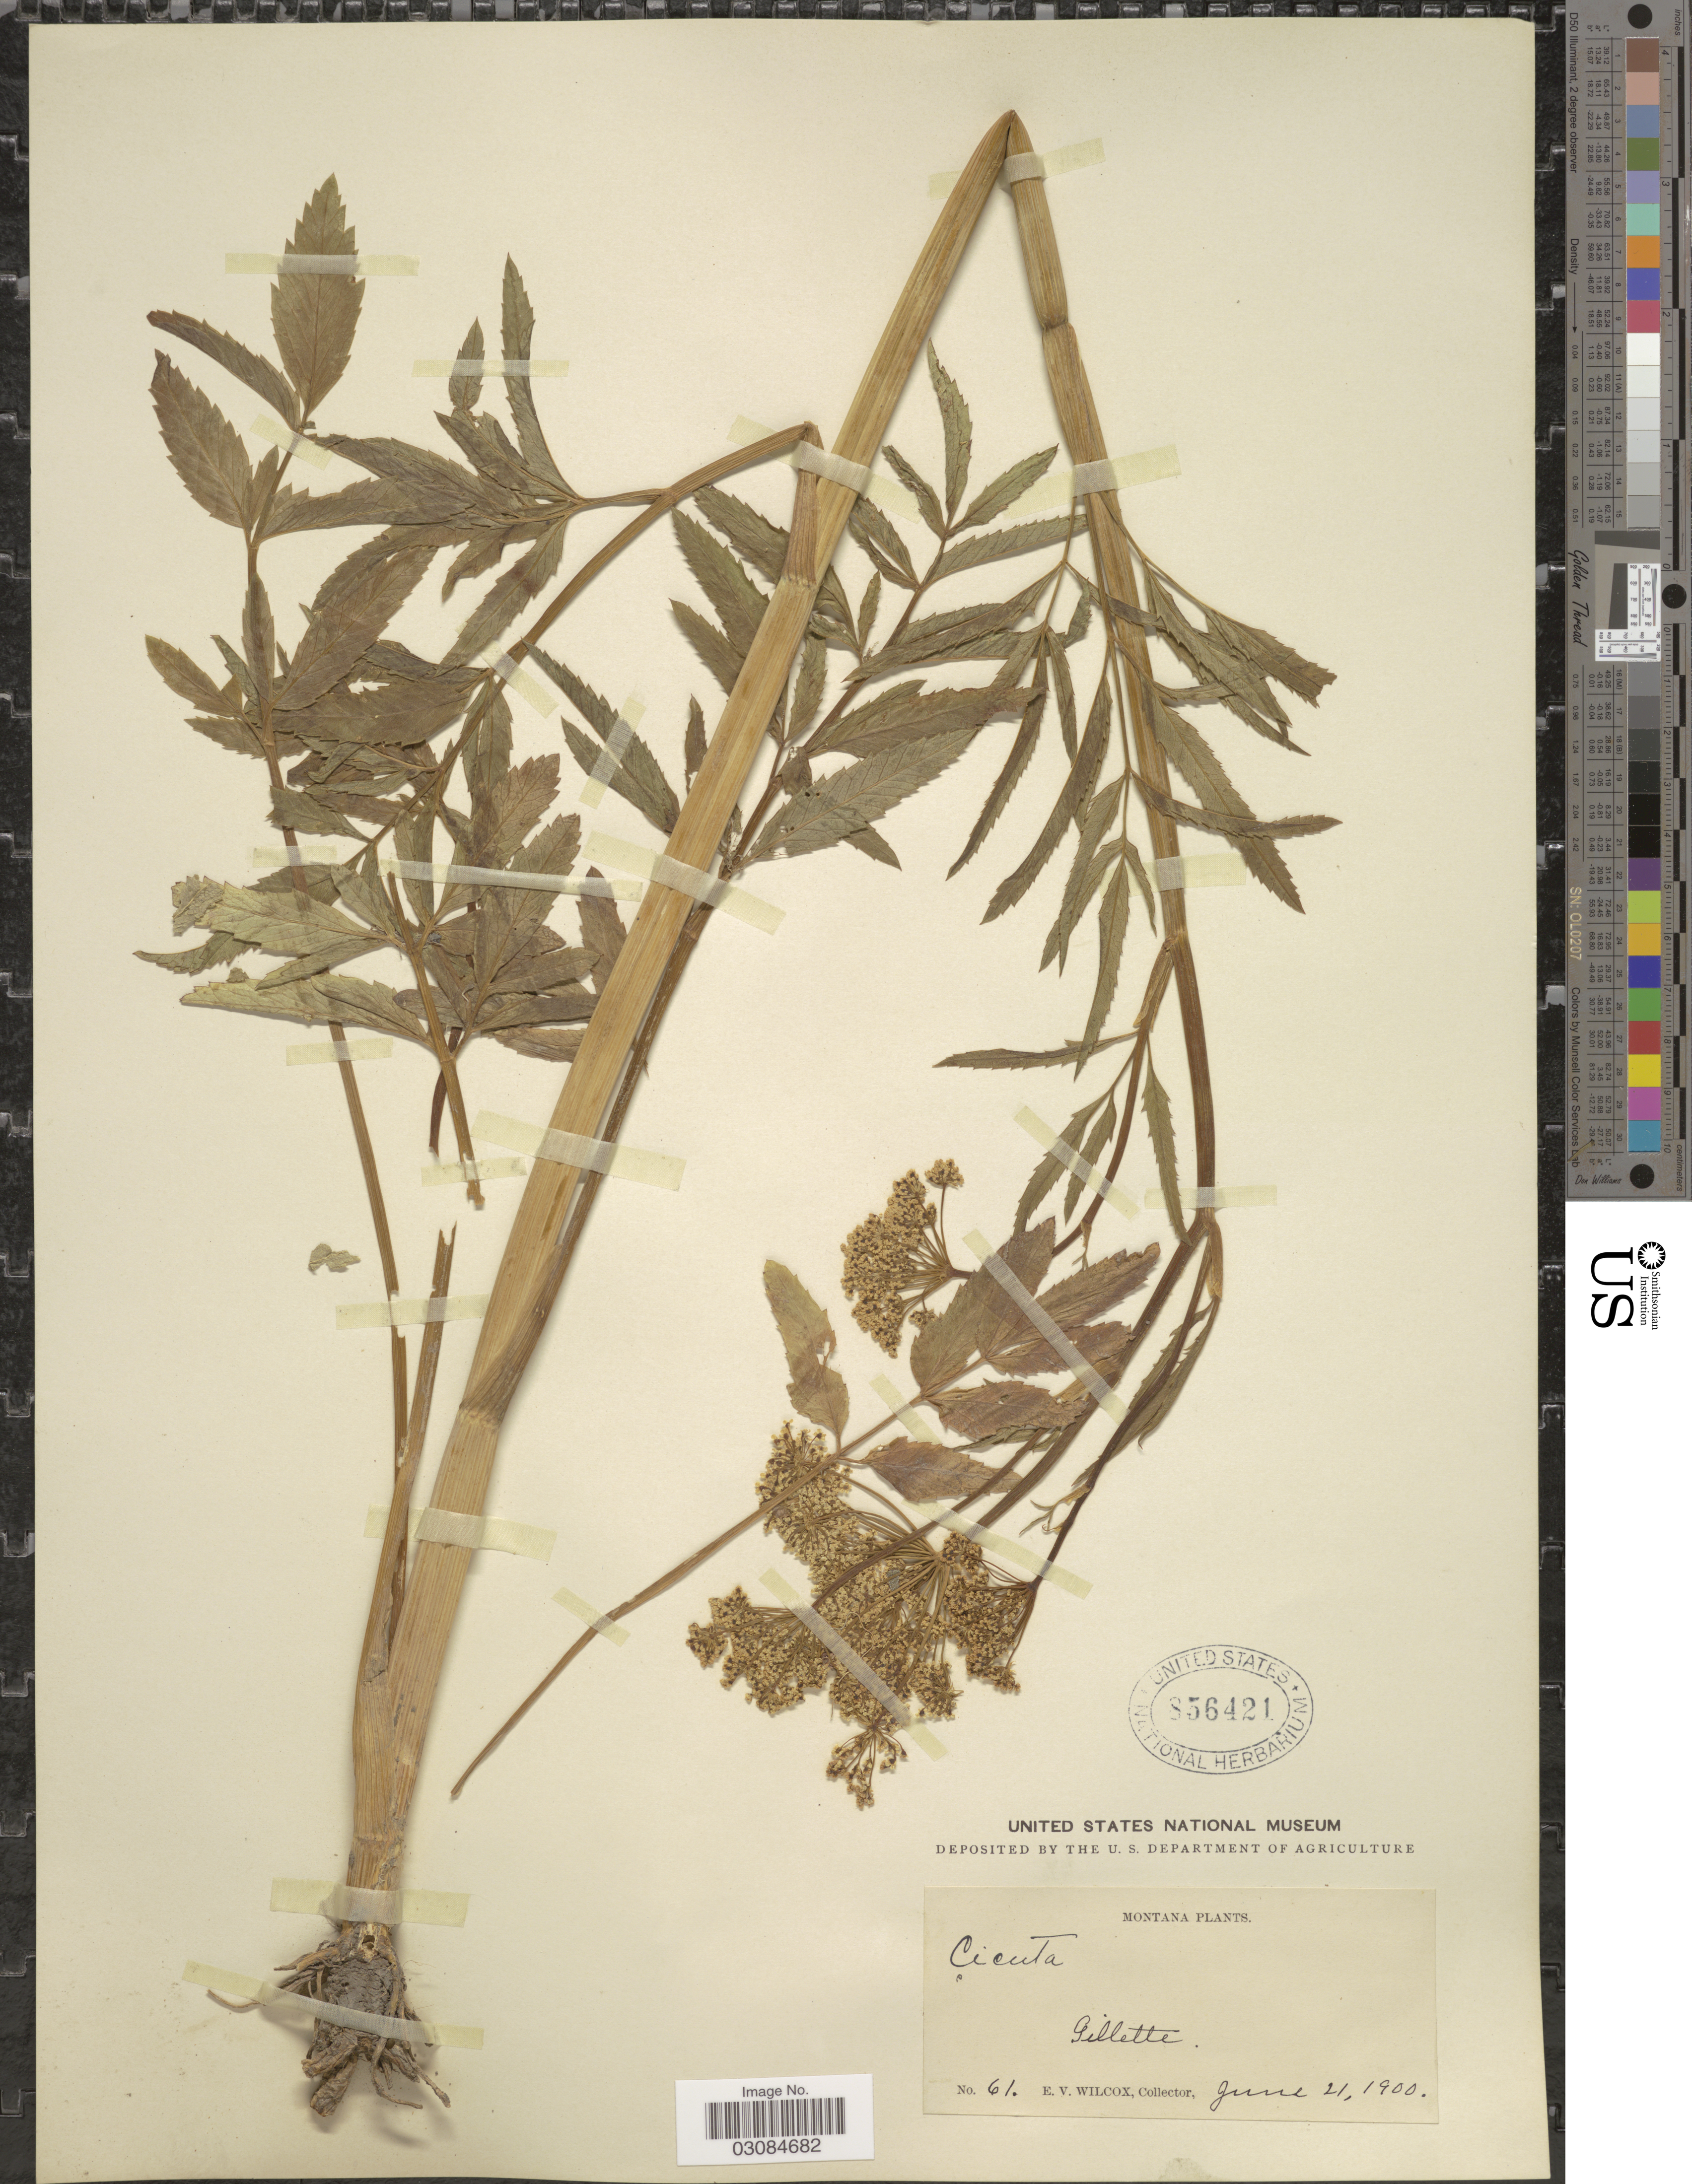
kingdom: Plantae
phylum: Tracheophyta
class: Magnoliopsida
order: Apiales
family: Apiaceae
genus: Cicuta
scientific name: Cicuta occidentalis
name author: Greene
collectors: E. V. Wilcox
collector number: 61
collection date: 1900-06-21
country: United States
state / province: Montana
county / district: Lewis And Clark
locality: Gillette.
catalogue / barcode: US 856421